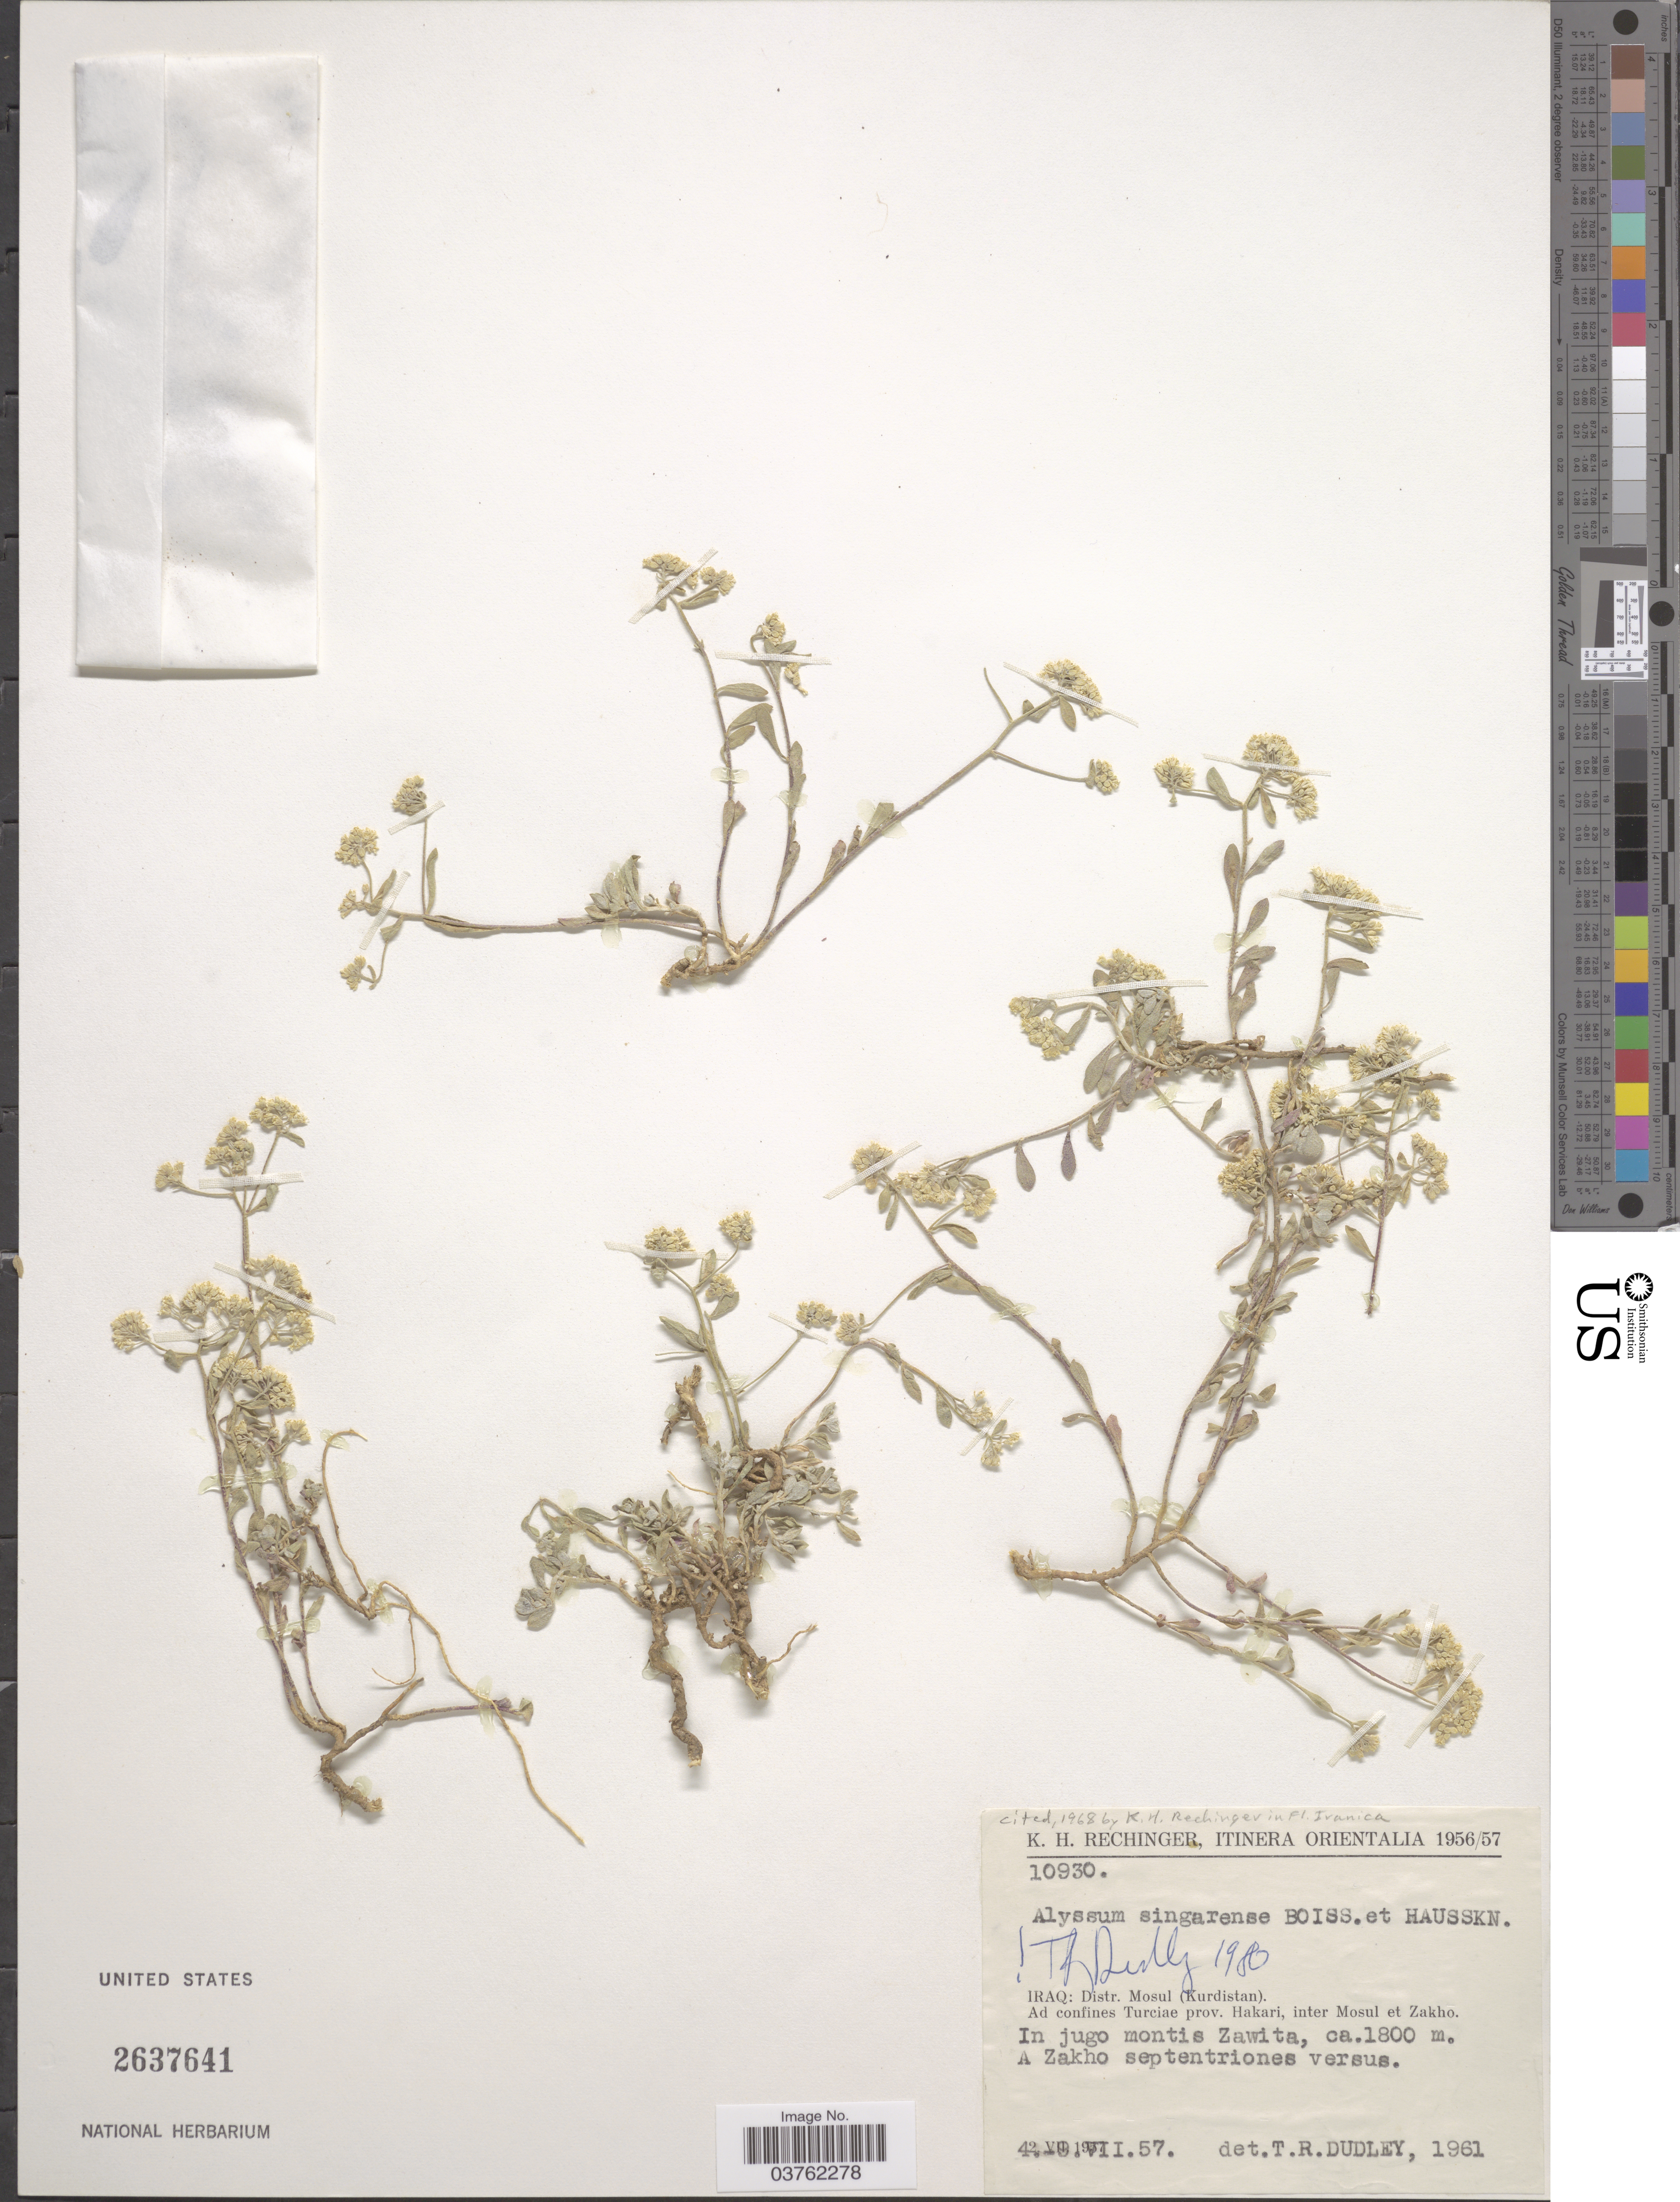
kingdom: Plantae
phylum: Tracheophyta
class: Magnoliopsida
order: Brassicales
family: Brassicaceae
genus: Alyssum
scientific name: Alyssum singarense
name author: Boiss. & Hausskn.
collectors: K. H. Rechinger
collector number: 10930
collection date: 1957-07-04/1957-07-09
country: Iraq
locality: Itinera Orientalia. Distr. Mosul (Kurdistan). Ad confines Turciae prov. Hakari, inter Mosul et Zakho. In jugo montis Zawita. A Zakho septentriones versus.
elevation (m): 1800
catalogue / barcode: US 2637641